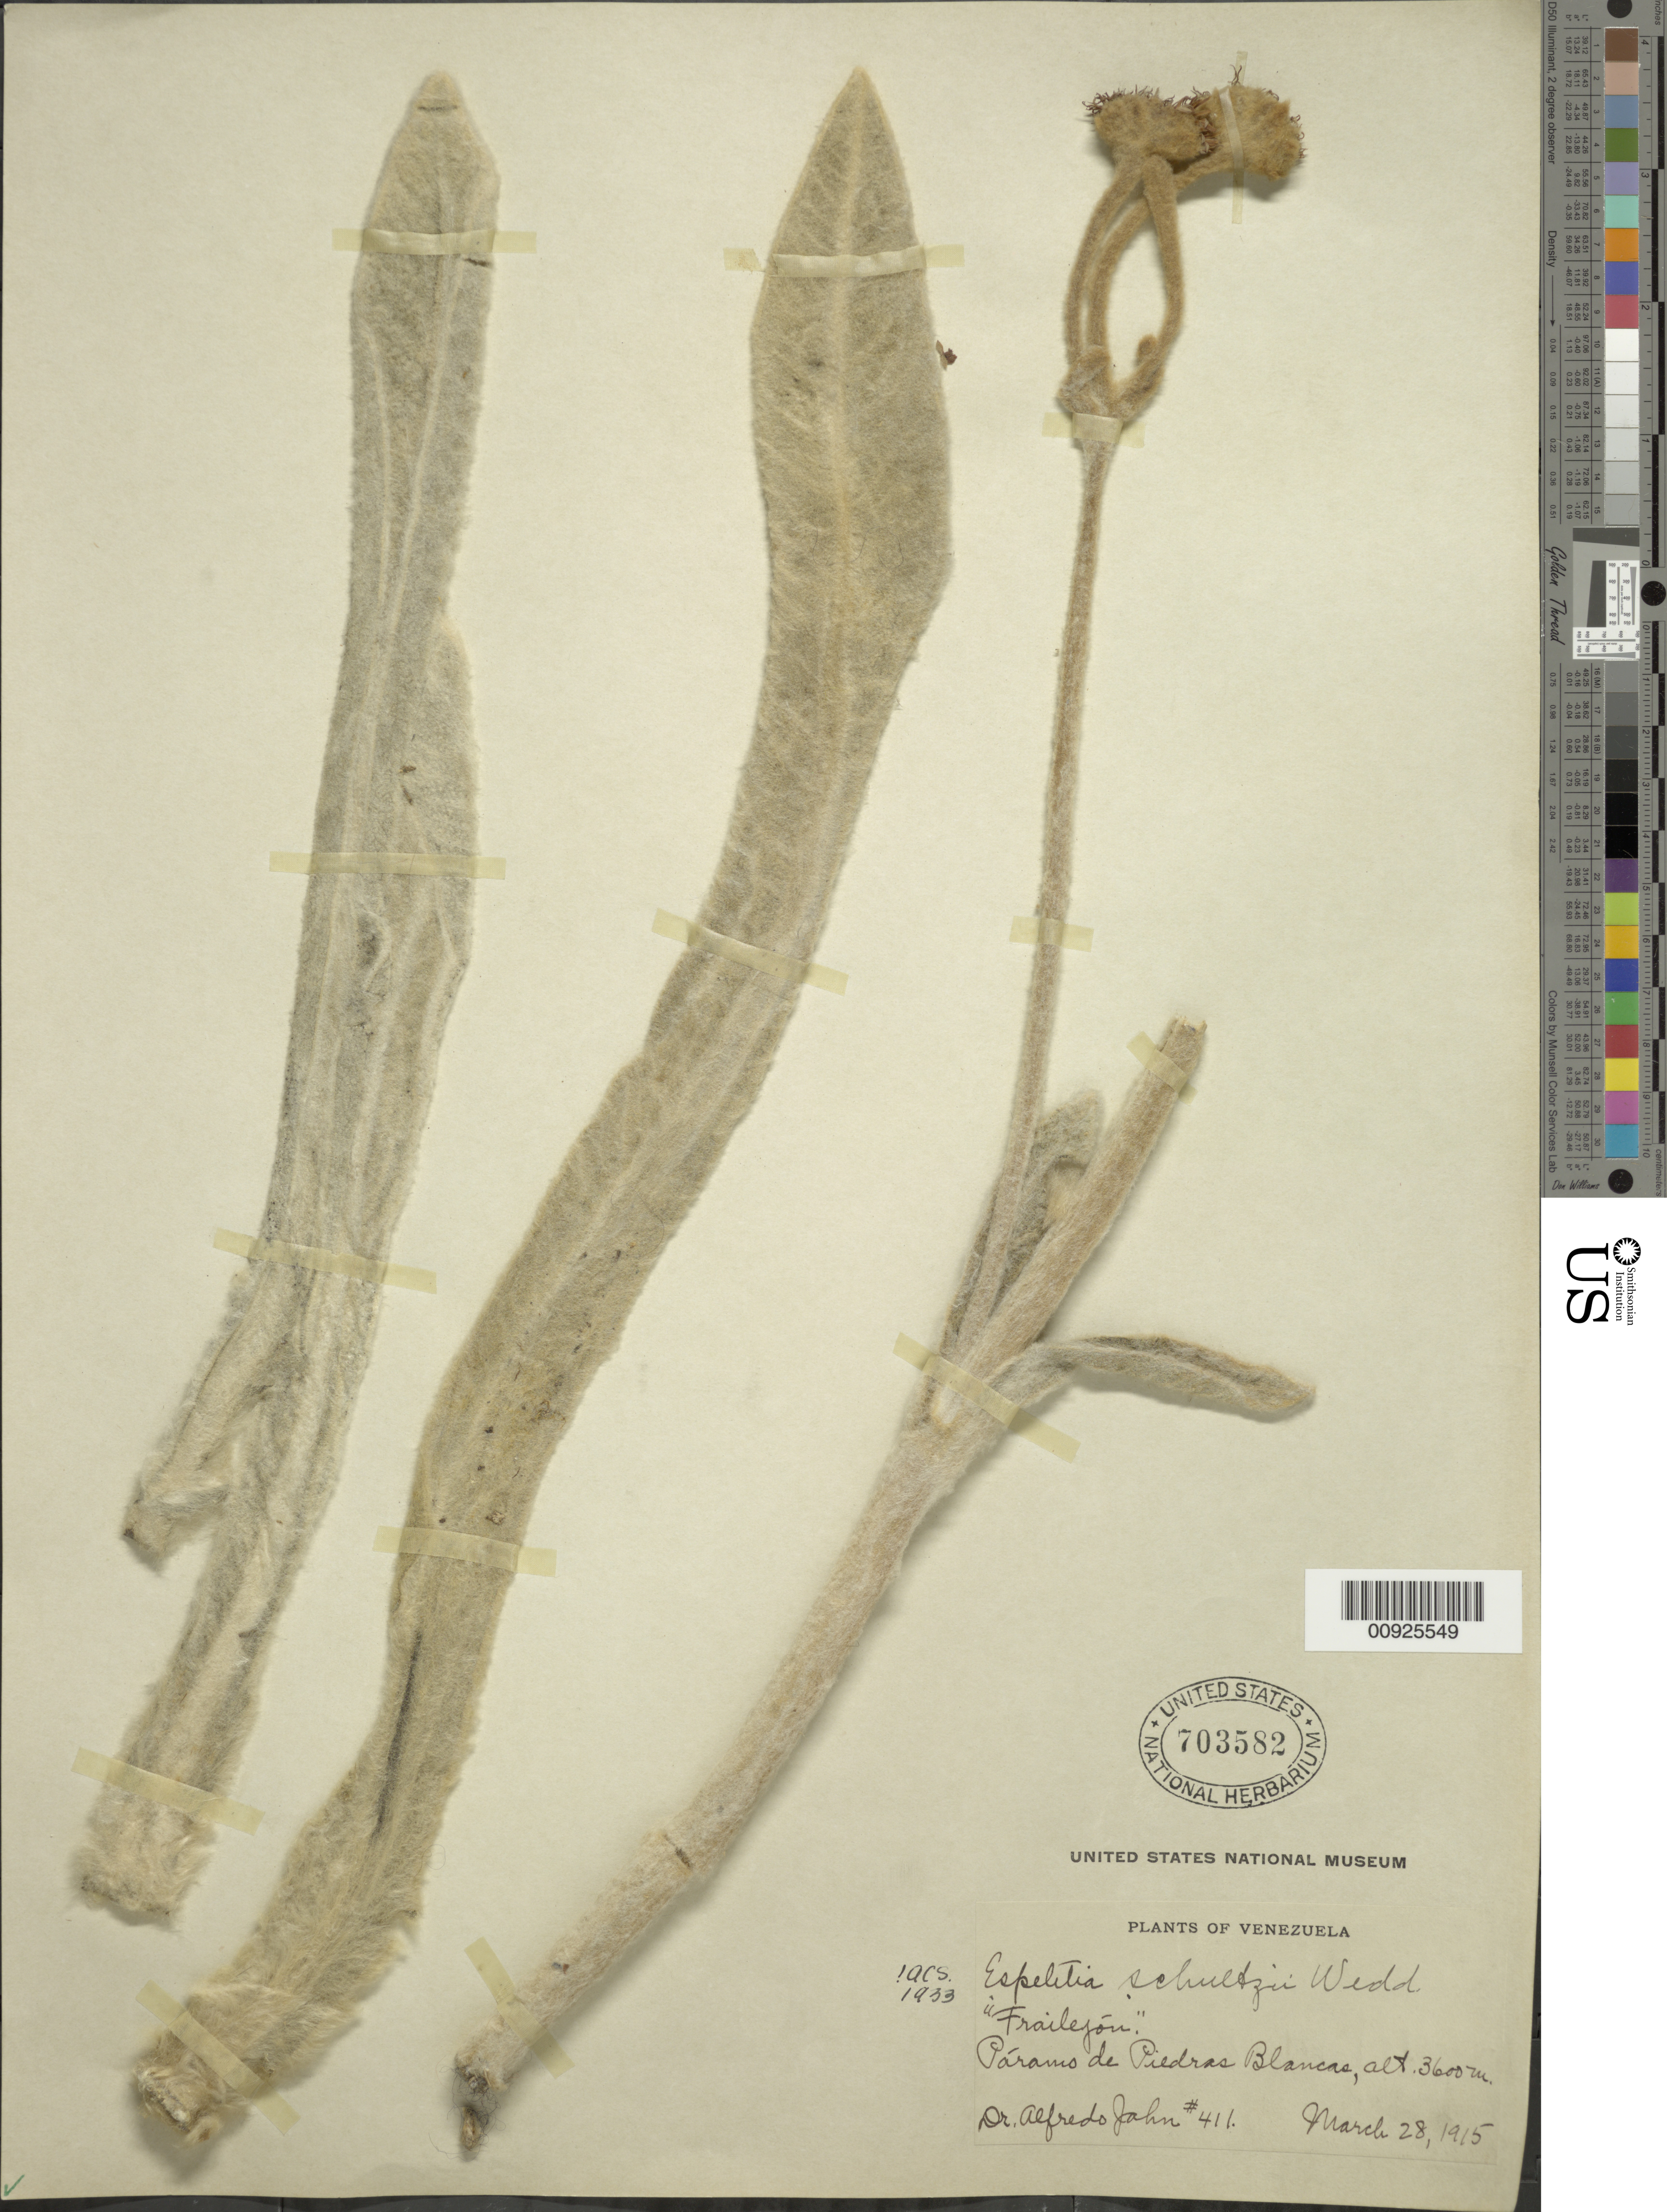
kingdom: Plantae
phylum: Tracheophyta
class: Magnoliopsida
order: Asterales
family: Asteraceae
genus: Espeletia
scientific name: Espeletia schultzii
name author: Wedd.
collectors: A. Jahn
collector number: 411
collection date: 1915-03-28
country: Venezuela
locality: P. de las Piedras. Páramo de las Piedras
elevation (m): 3600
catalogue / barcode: US 703582